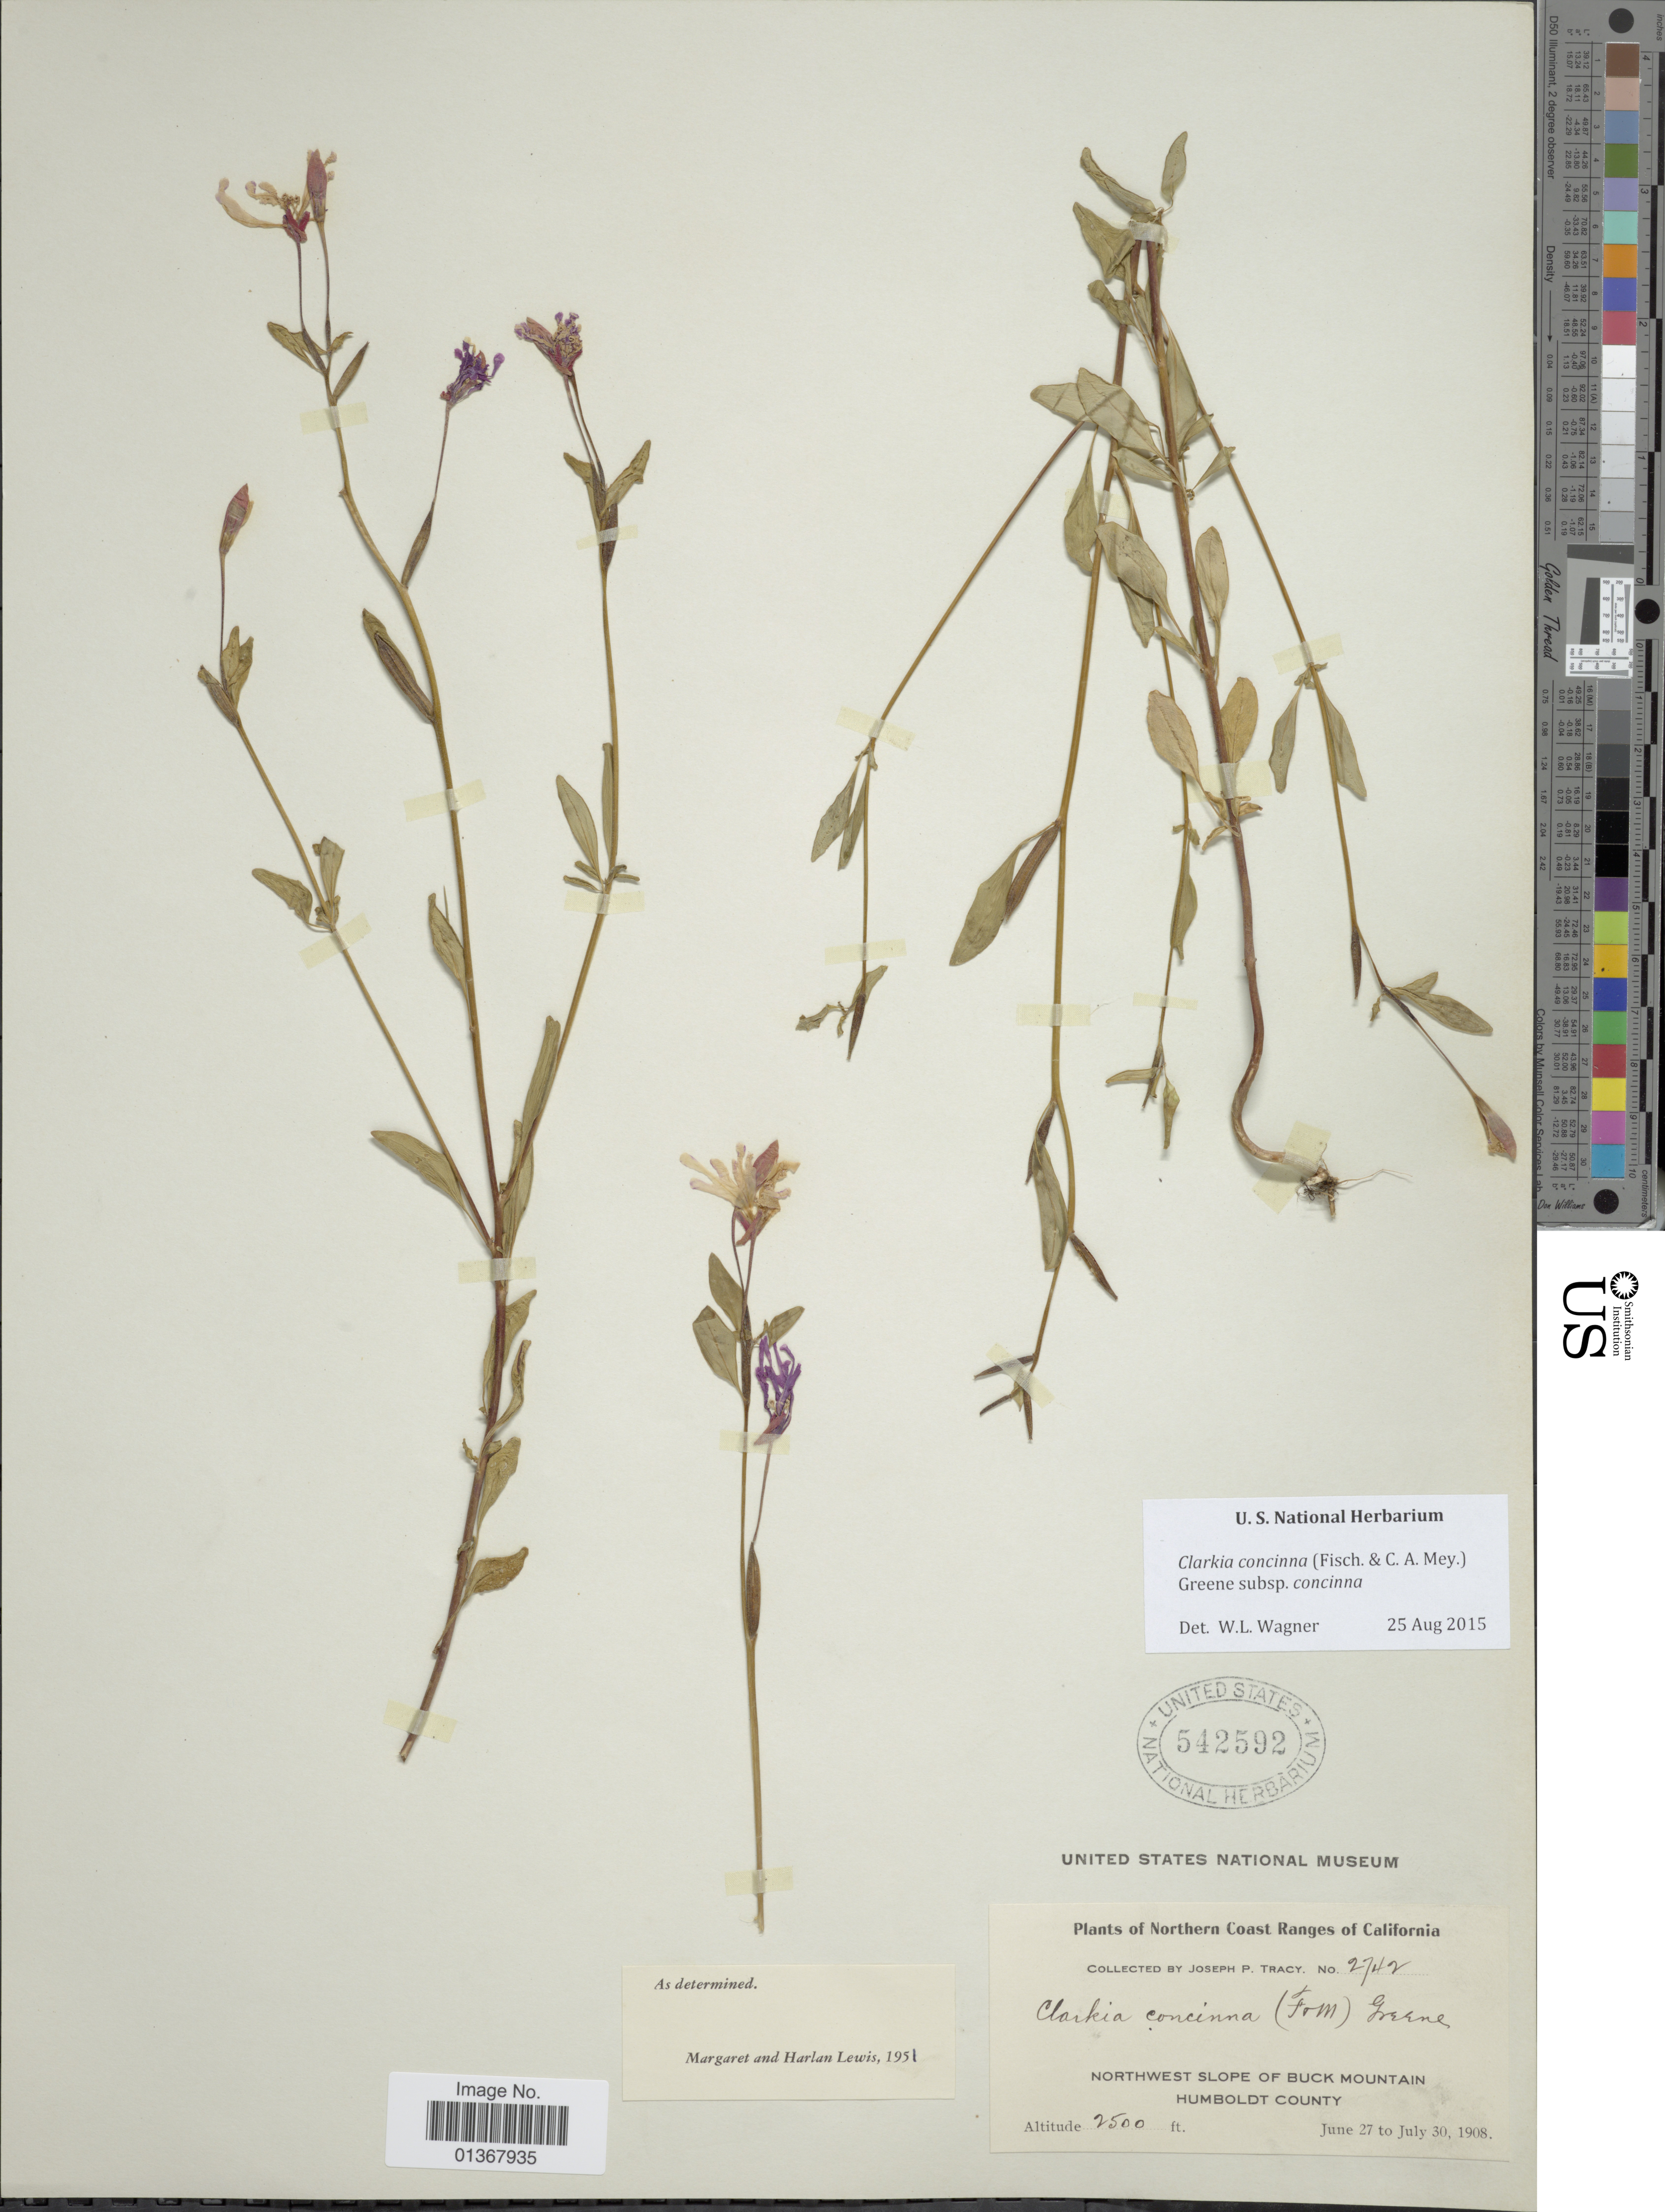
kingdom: Plantae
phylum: Tracheophyta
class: Magnoliopsida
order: Myrtales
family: Onagraceae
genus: Clarkia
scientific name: Clarkia concinna subsp. concinna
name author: (Fisch. & C.A. Mey.) Greene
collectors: J. Tracy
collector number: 2742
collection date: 1908-06-27/1908-07-30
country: United States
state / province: California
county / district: Humboldt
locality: Northern Coast Ranges of California, Northwest slope of Buck Mountain, Humboldt County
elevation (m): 762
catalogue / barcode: US 542592